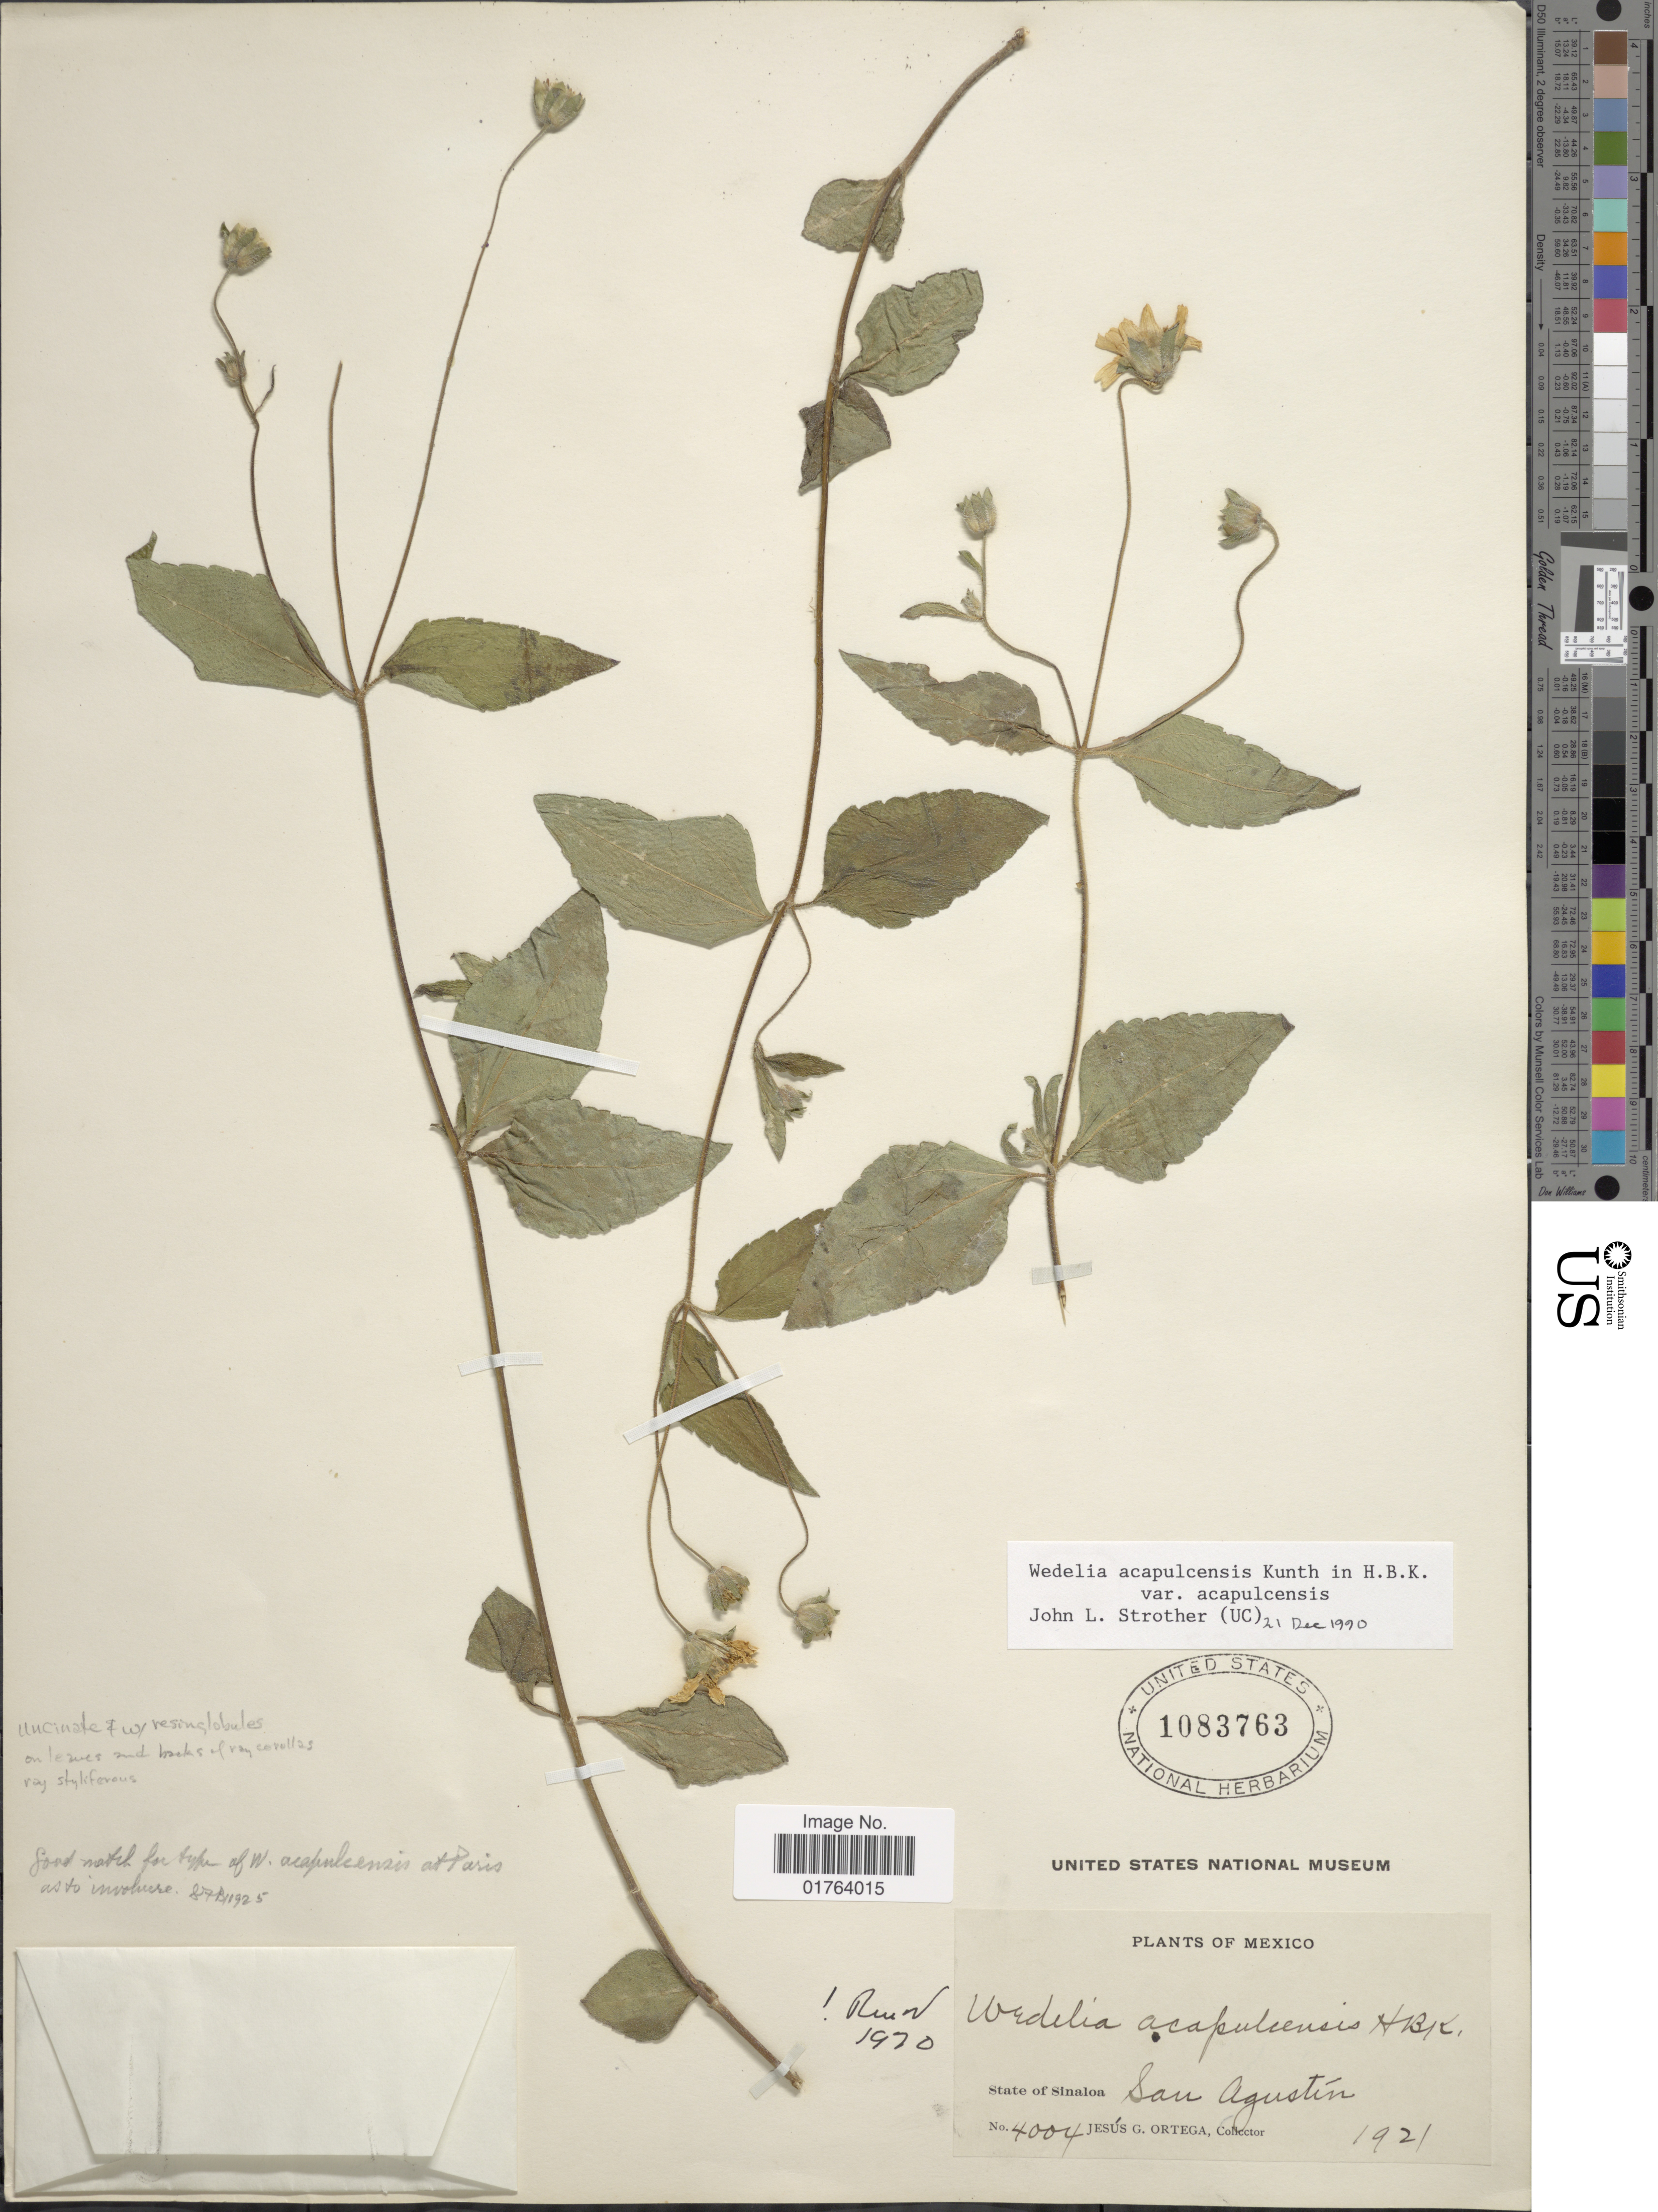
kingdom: Plantae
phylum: Tracheophyta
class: Magnoliopsida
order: Asterales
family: Asteraceae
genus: Wedelia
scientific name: Wedelia acapulcensis var. acapulcensis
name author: Kunth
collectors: J. Ortega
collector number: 4004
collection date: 1921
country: Mexico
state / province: Sinaloa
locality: San Agustin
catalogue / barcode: US 1083763